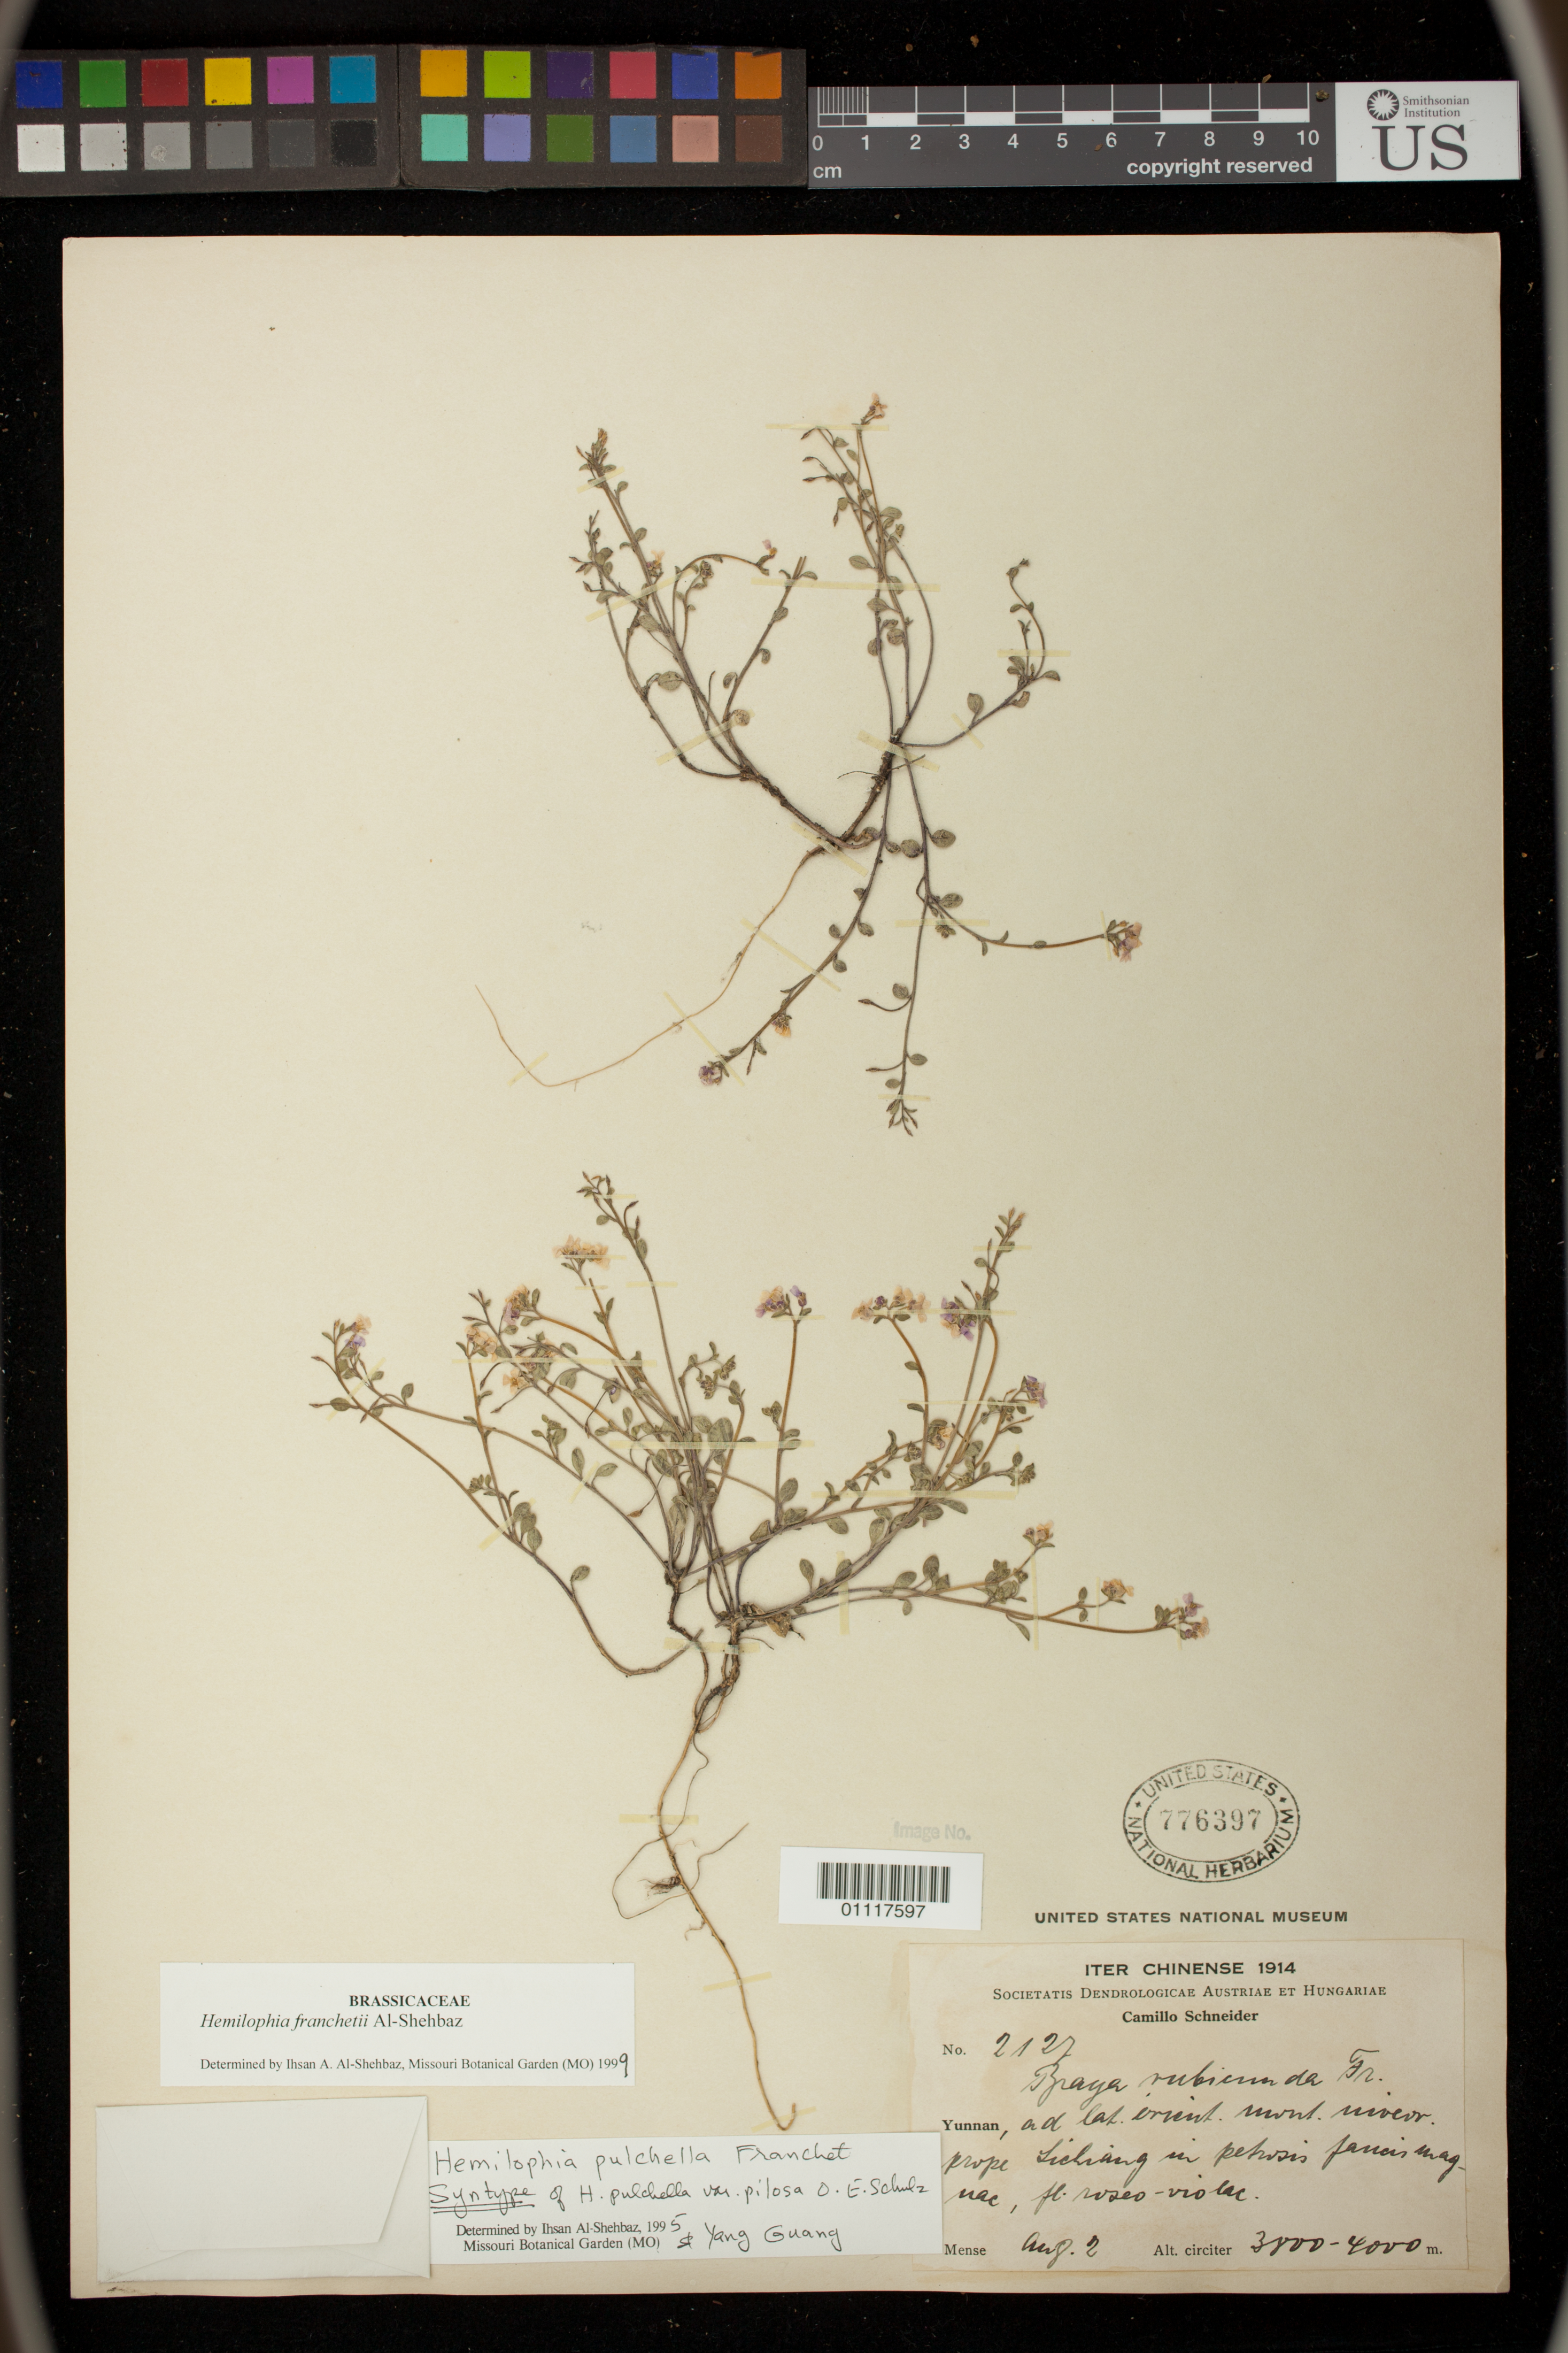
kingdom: Plantae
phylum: Tracheophyta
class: Magnoliopsida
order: Brassicales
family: Brassicaceae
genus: Hemilophia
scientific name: Hemilophia pulchella var. pilosa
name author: O.E. Schulz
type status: Syntype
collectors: C. K. Schneider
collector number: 2127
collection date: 1914-08-02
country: China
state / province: Yunnan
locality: prope Lichiang, Mense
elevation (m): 3800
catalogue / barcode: US 776397